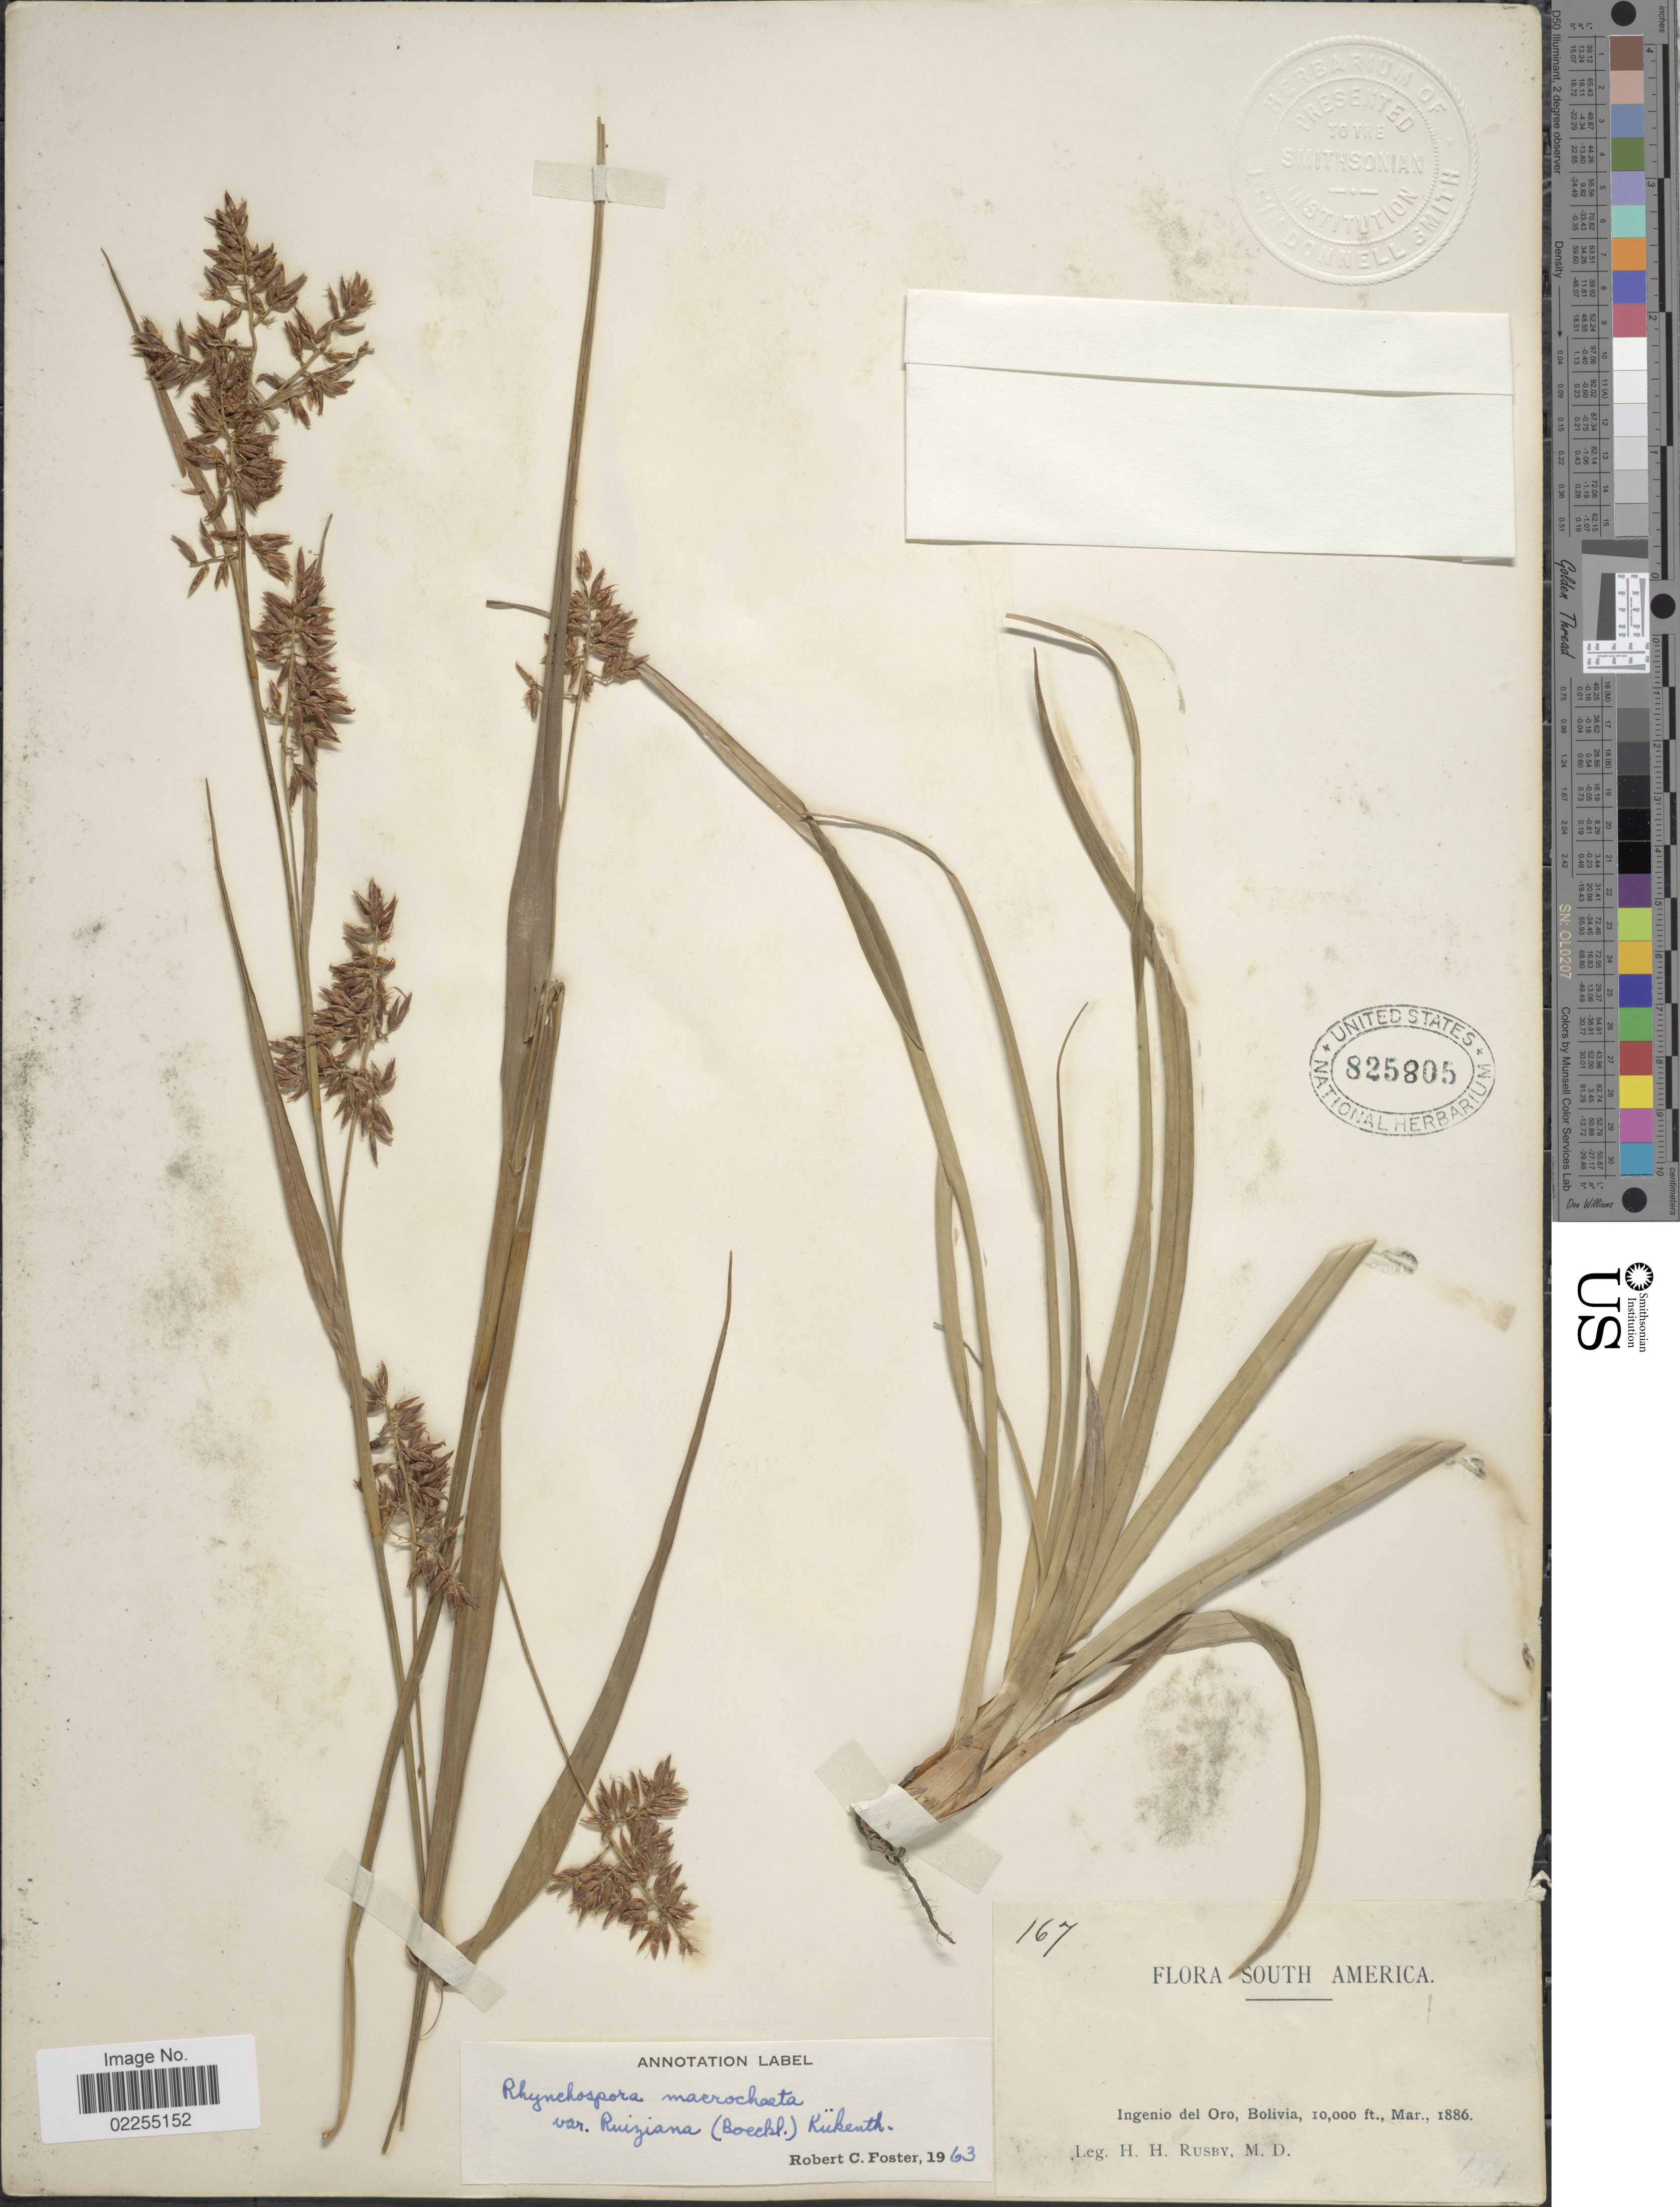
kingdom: Plantae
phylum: Tracheophyta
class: Liliopsida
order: Poales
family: Cyperaceae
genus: Rhynchospora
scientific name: Rhynchospora macrochaeta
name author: Steud. ex Boeckeler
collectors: H. H. Rusby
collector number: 167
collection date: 1886-03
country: Bolivia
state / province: Potosí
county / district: Potasí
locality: Ingenio del Oro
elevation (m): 3048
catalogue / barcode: US 825805